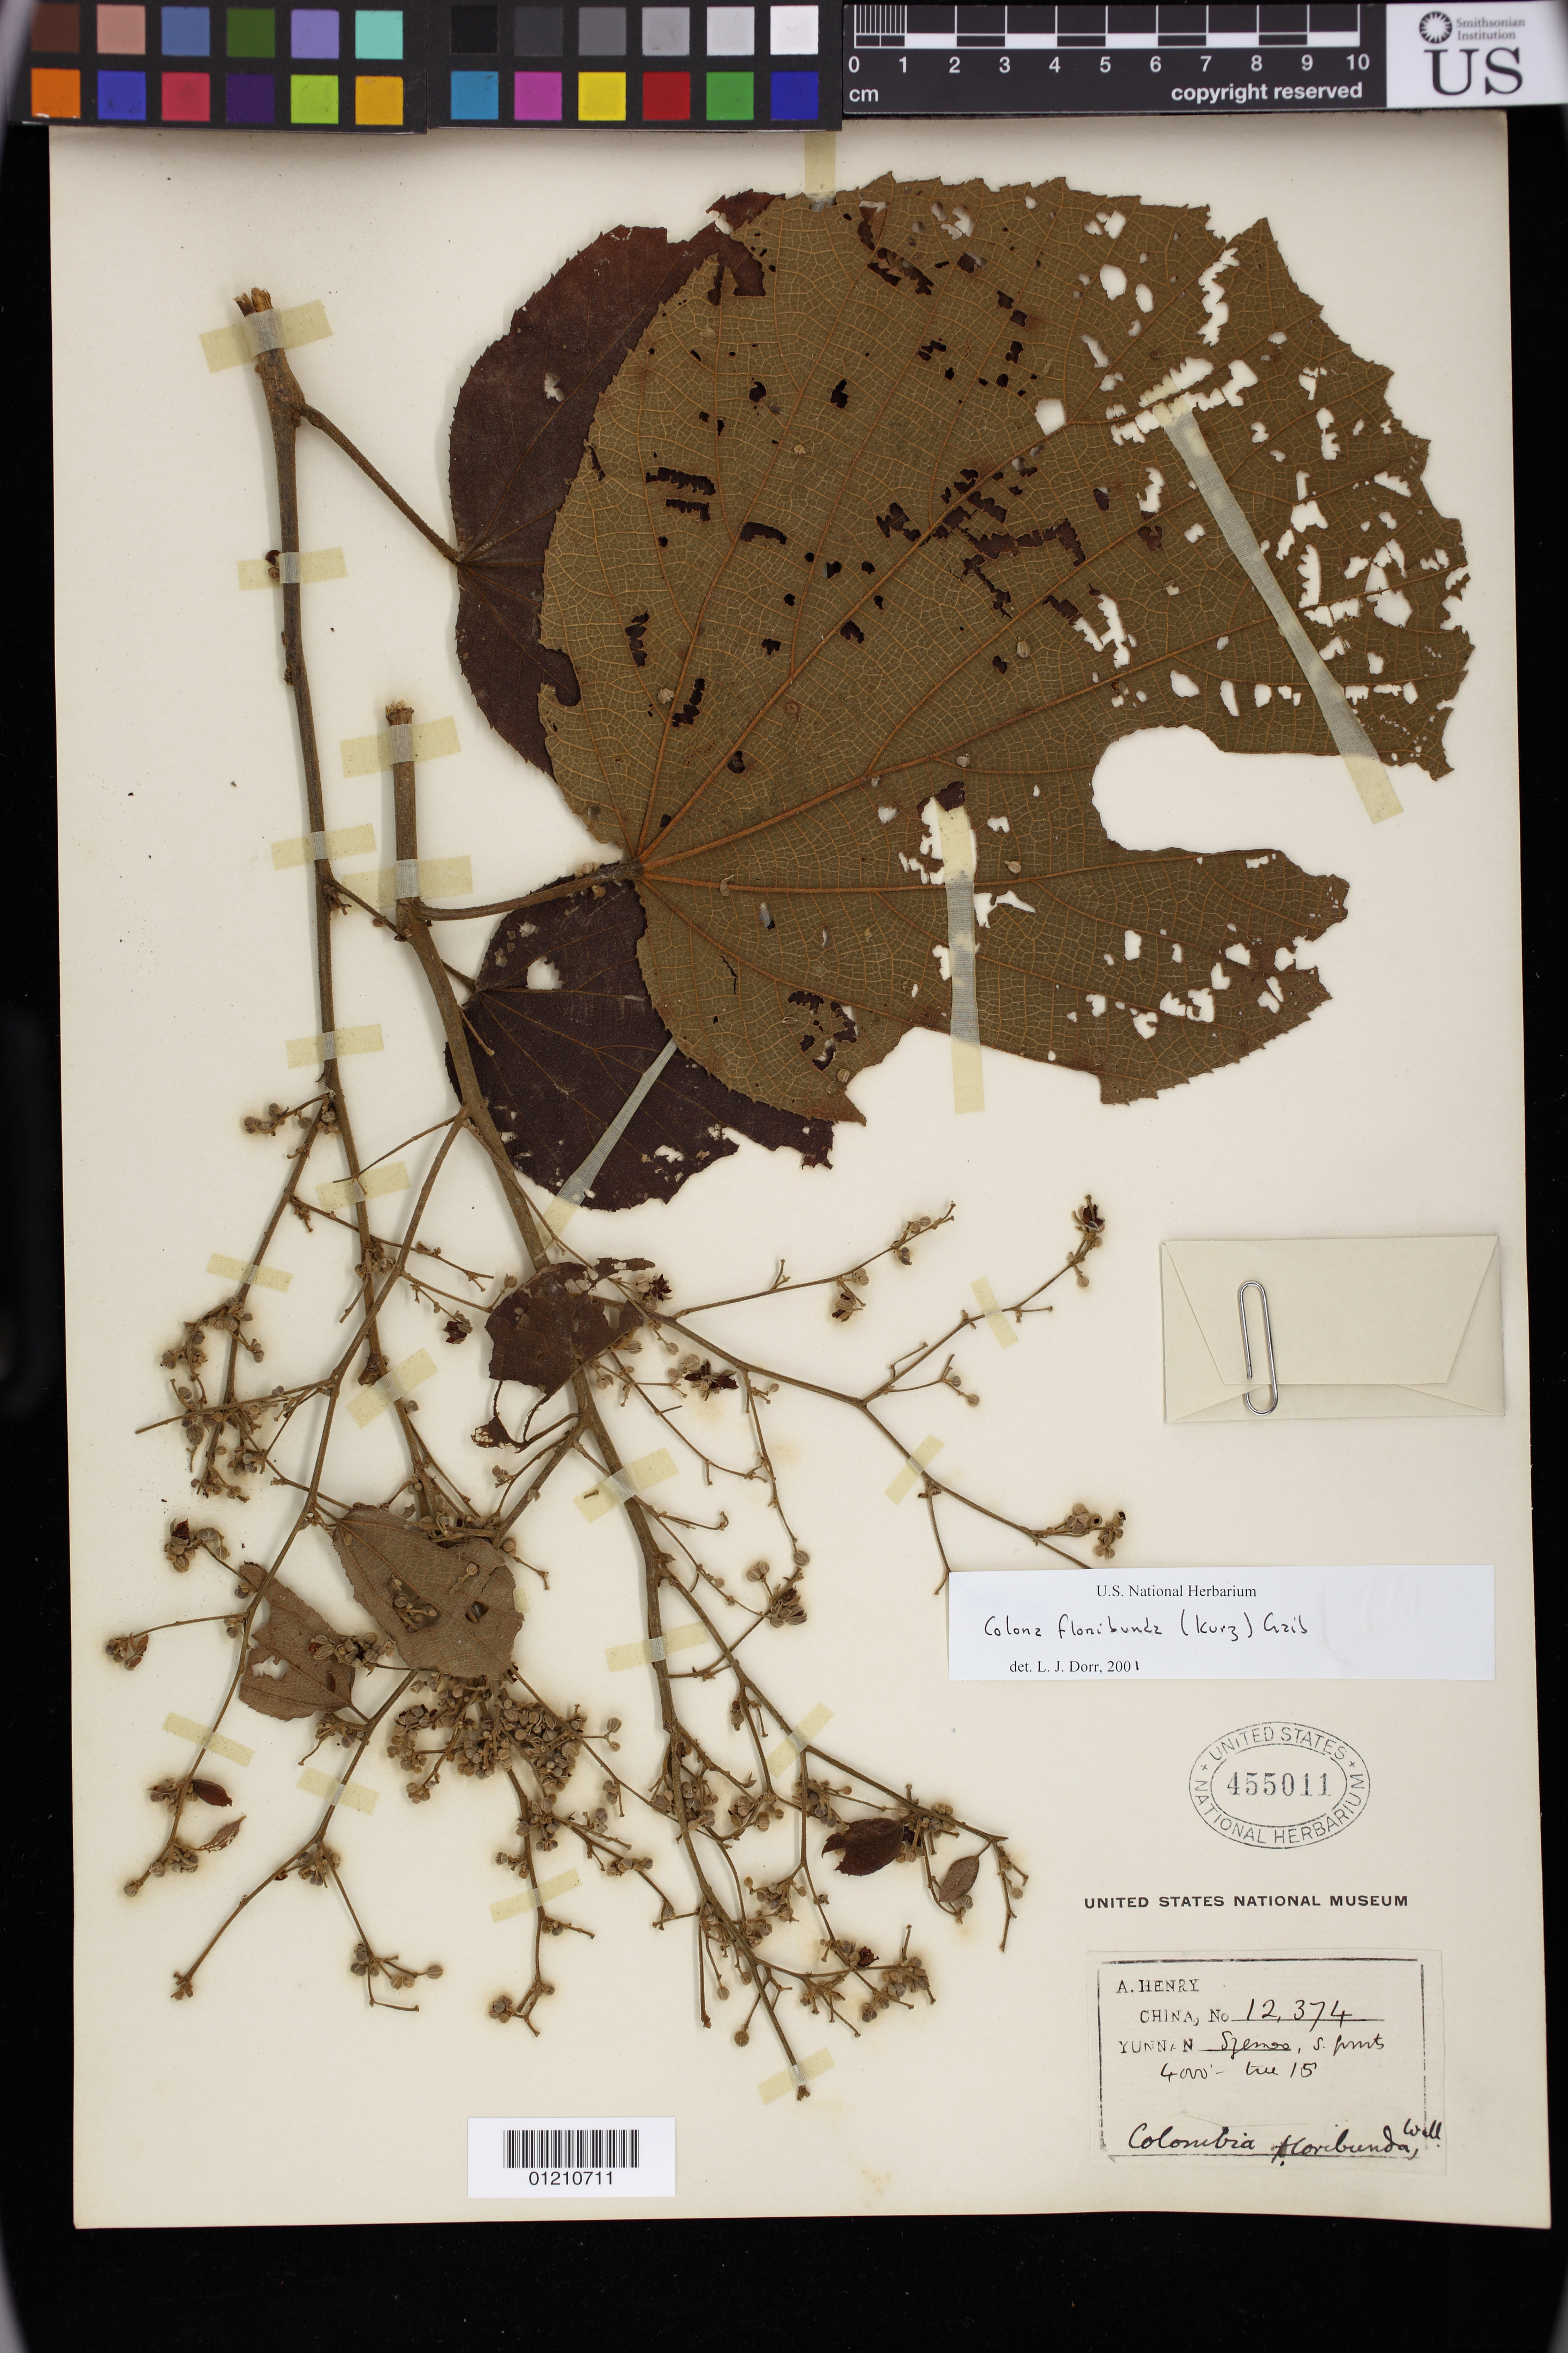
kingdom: Plantae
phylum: Tracheophyta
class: Magnoliopsida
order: Malvales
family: Malvaceae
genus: Colona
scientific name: Colona floribunda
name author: (Kurz) Craib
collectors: A. Henry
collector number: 12374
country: China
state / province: Yunnan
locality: Szemeo, S. fimgts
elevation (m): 1219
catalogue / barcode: US 455011